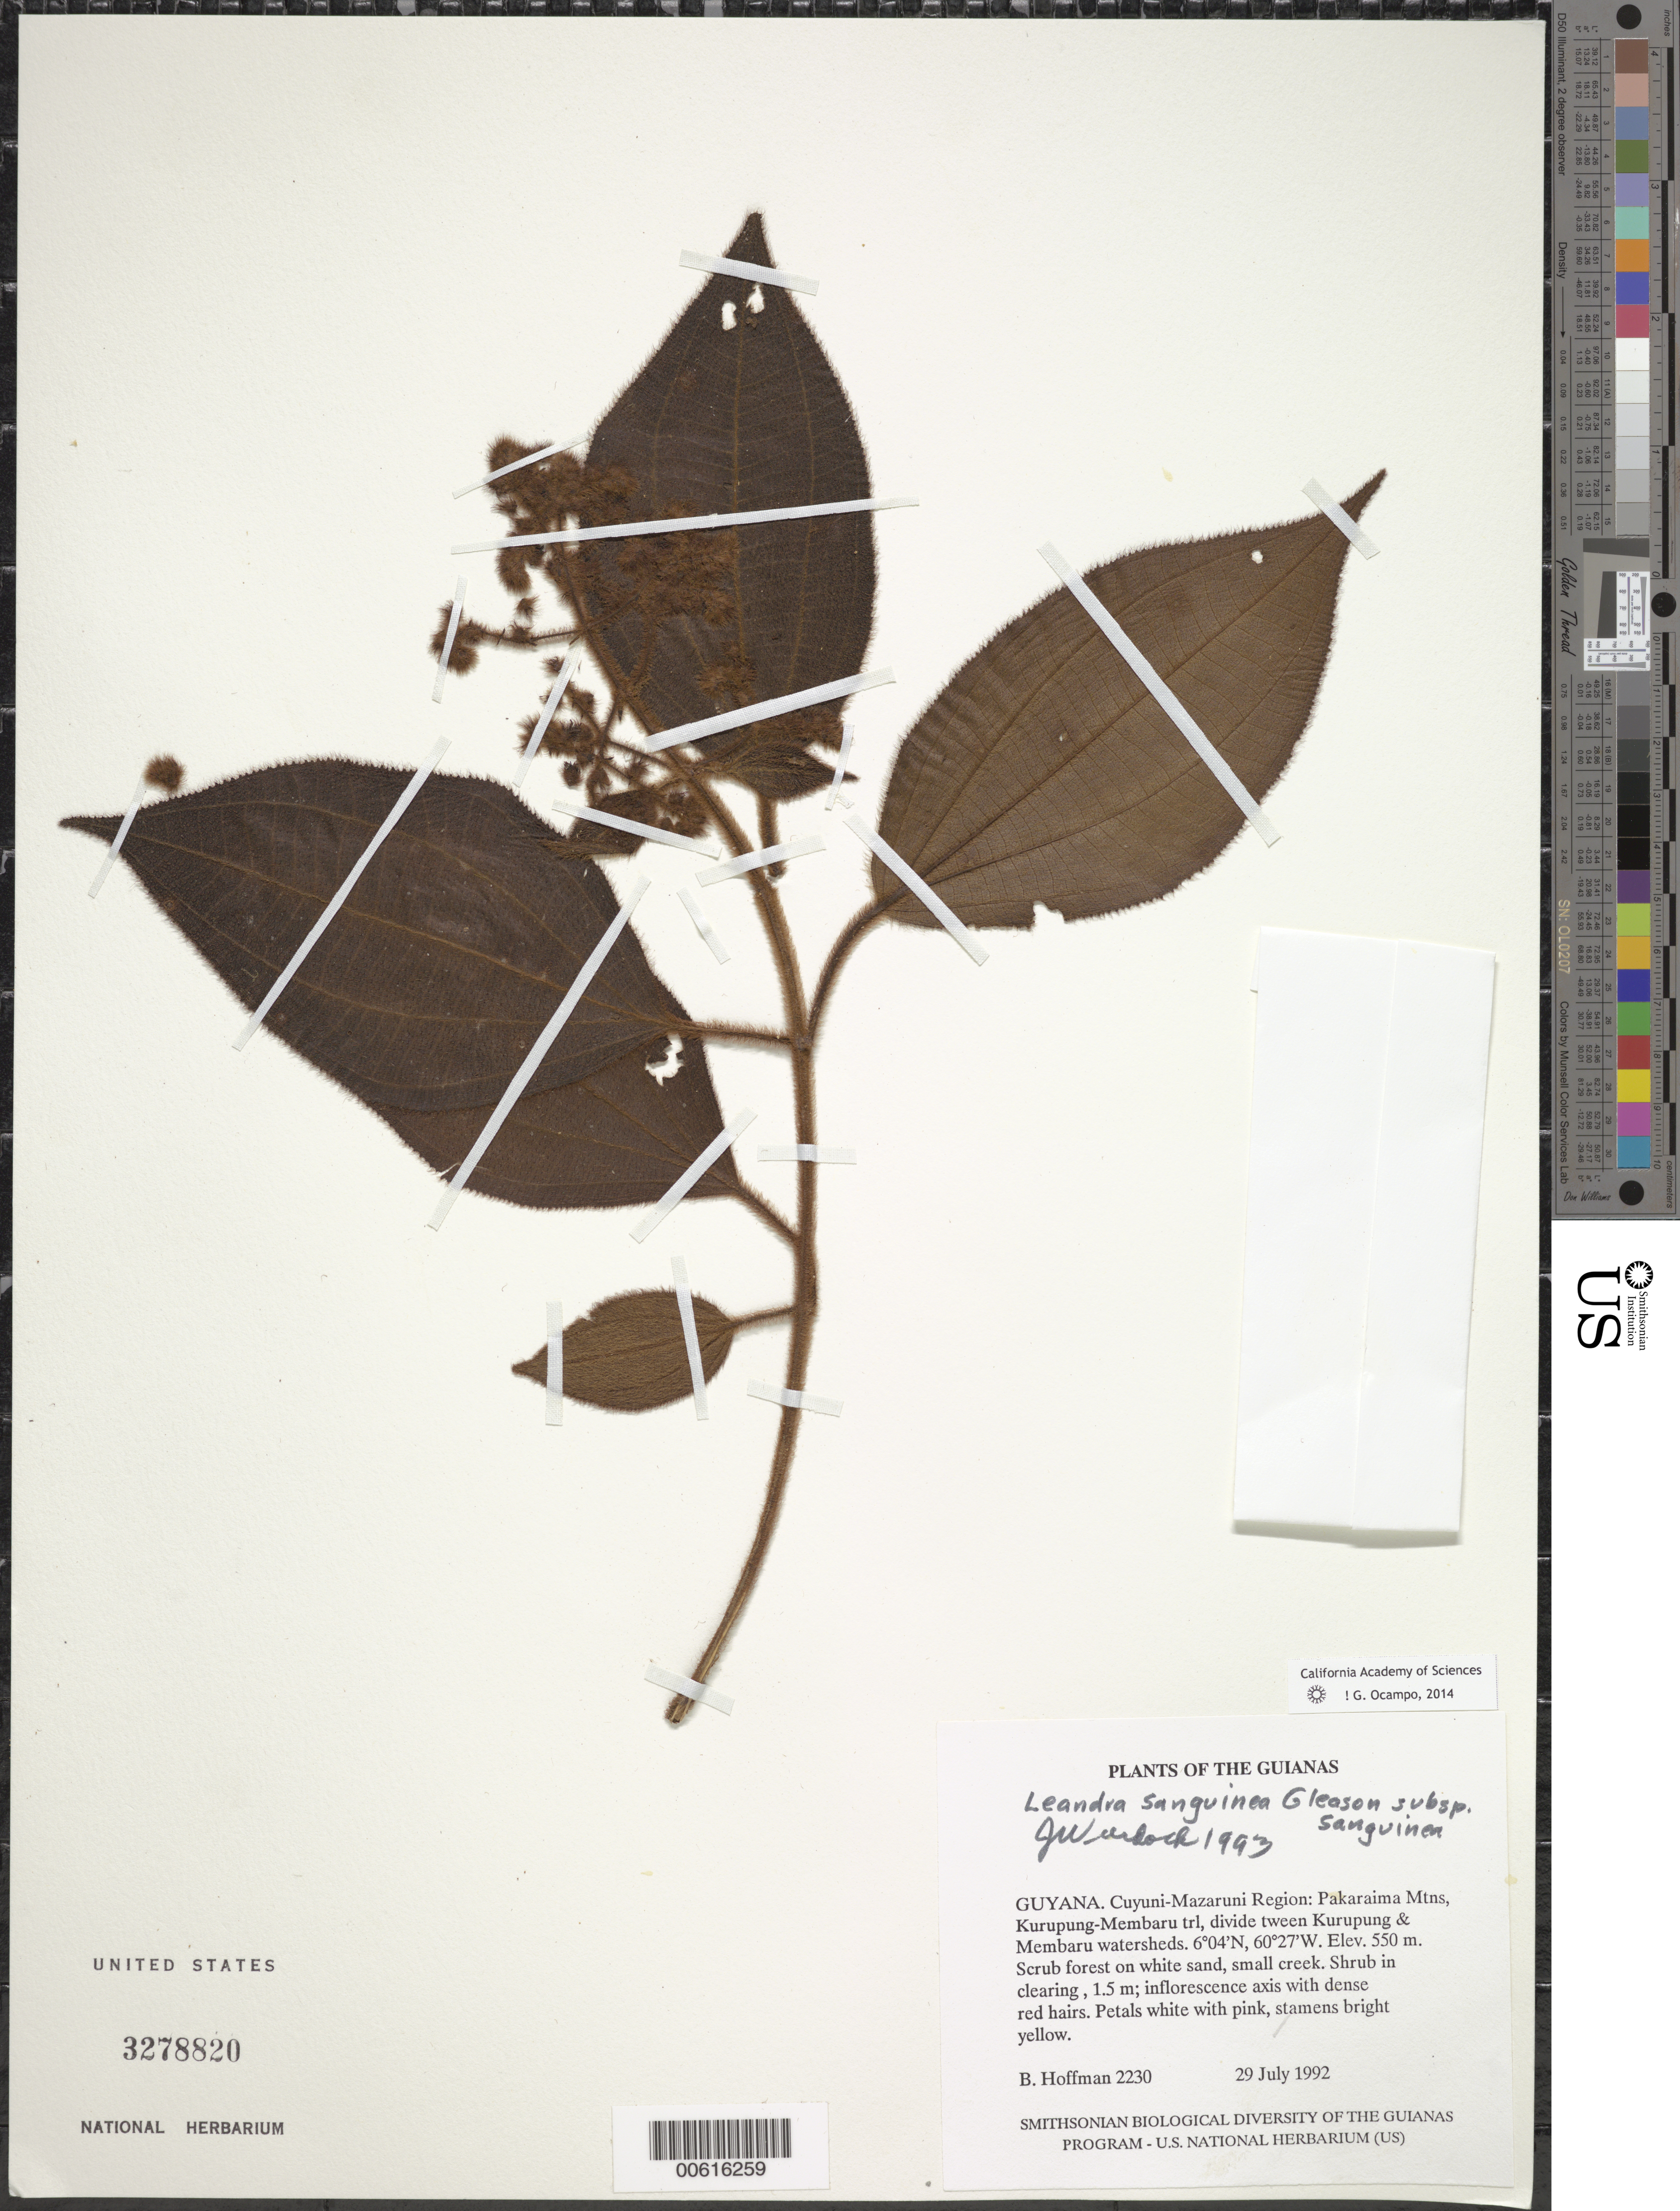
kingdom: Plantae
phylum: Tracheophyta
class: Magnoliopsida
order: Myrtales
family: Melastomataceae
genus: Leandra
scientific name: Leandra sanguinea subsp. sanguinea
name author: Gleason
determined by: Wurdack, John J., (US), US (UNITED STATES)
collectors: B. Hoffman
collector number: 2230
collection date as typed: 29 July 1992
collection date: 1992-07-29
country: Guyana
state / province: Cuyuni-Mazaruni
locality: Pakaraima Mountains, Kurupung-Membaru trail, divide between Kurupung & Membaru watersheds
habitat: Scrub forest on white sand, small creek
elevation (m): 550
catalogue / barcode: US 3278820